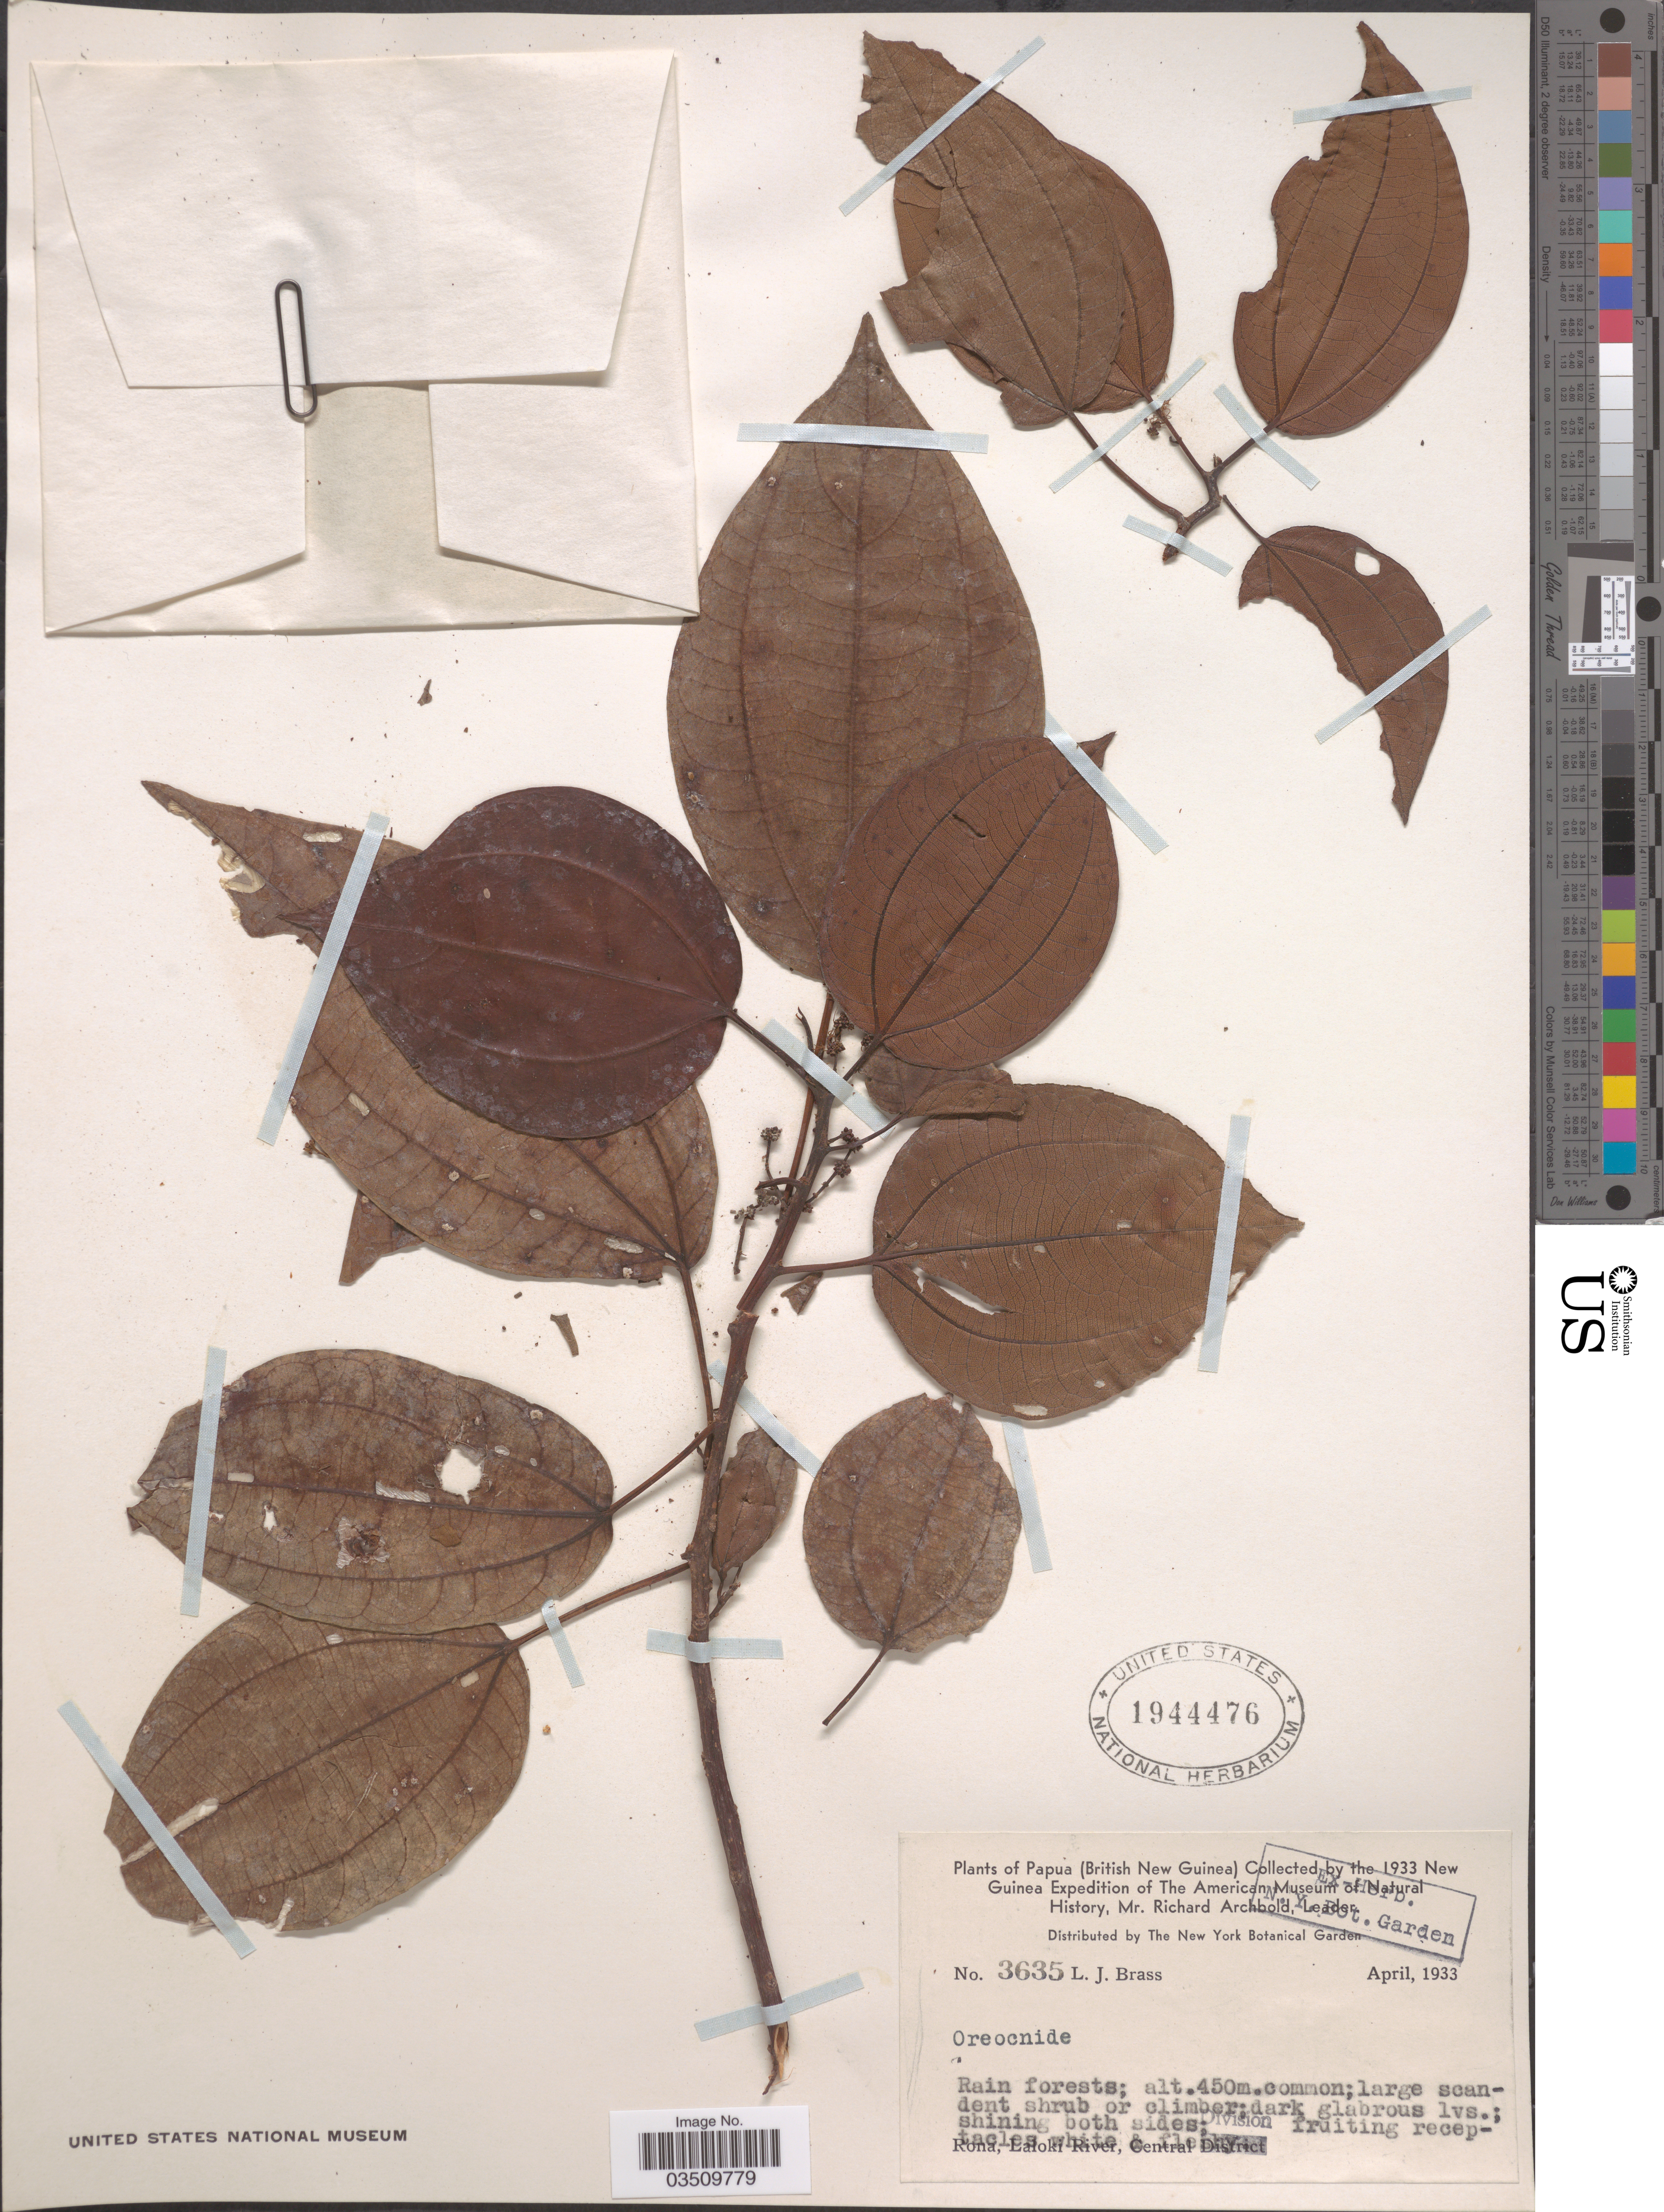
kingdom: Plantae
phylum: Tracheophyta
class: Magnoliopsida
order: Rosales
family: Urticaceae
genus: Oreocnide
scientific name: Oreocnide sp.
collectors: L. J. Brass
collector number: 3635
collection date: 1933-04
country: Papua New Guinea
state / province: Central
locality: British New Guinea. Rona, Laloki River, Central Division.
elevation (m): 450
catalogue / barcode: US 1944476